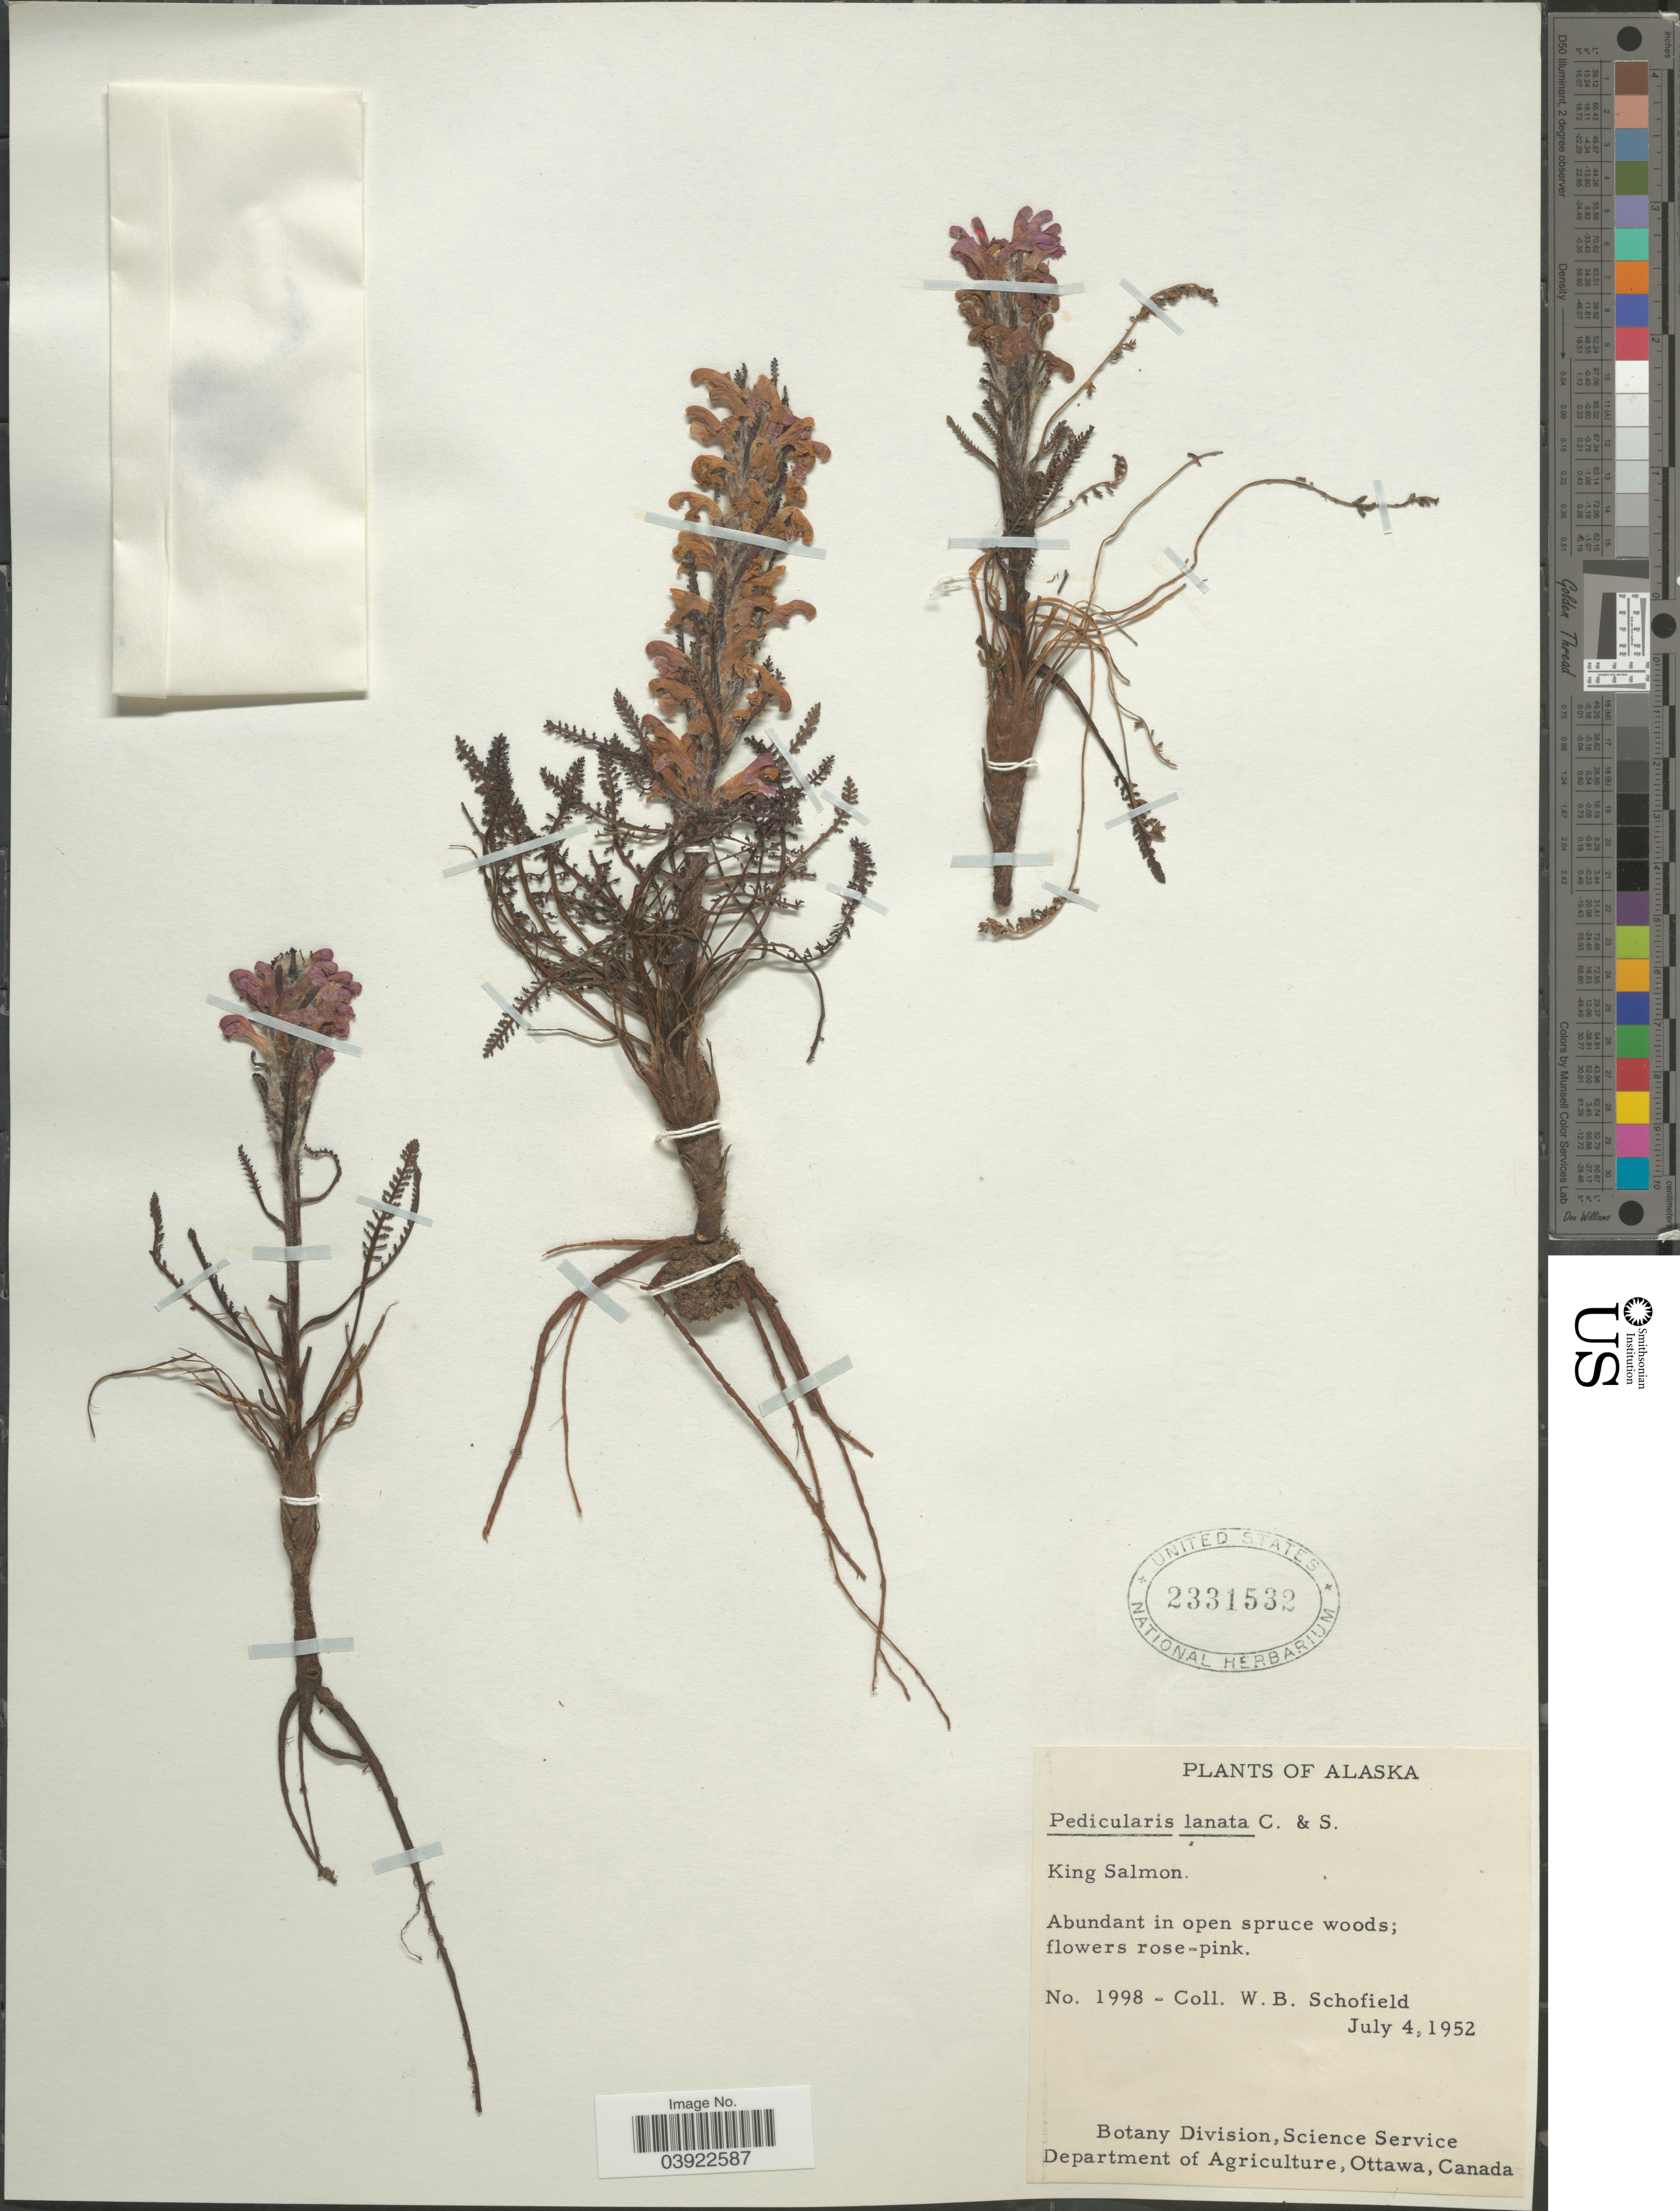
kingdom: Plantae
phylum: Tracheophyta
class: Magnoliopsida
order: Lamiales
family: Orobanchaceae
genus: Pedicularis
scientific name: Pedicularis lanata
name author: Willd. ex Cham. & Schltdl.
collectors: W. Schofield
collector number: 1998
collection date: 1952-07-04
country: United States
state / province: Alaska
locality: King Salmon.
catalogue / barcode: US 2331532